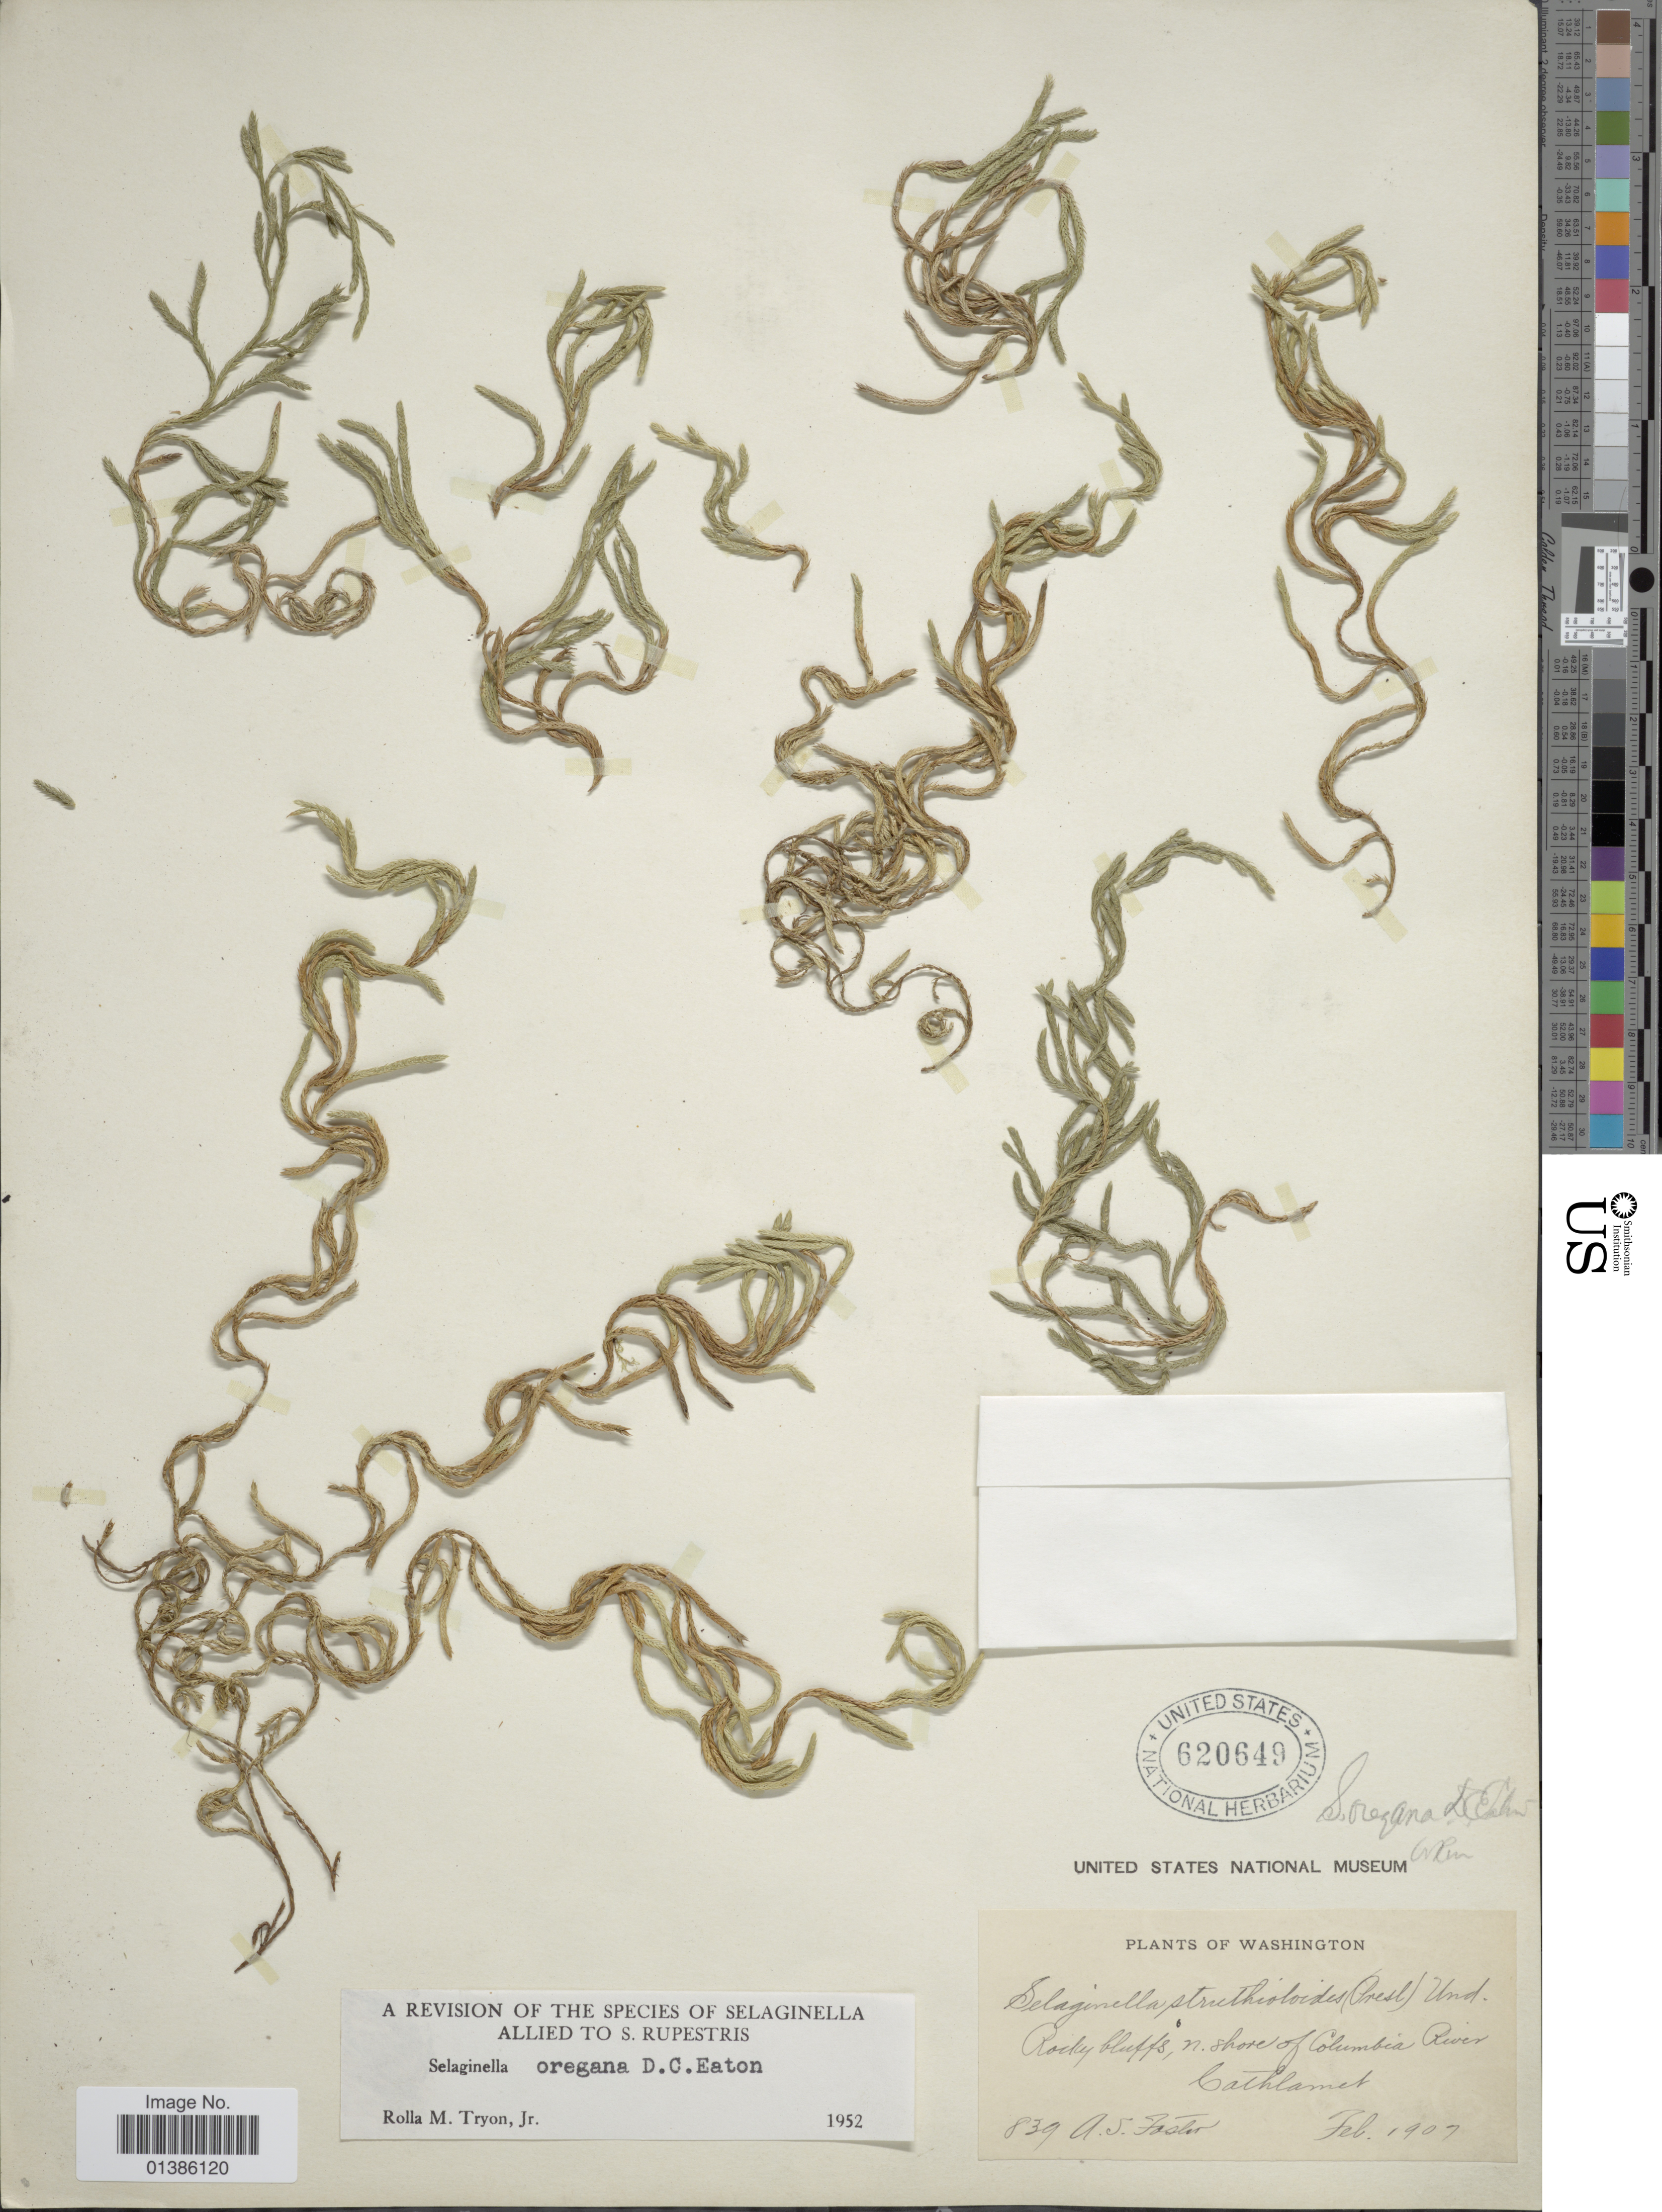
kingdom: Plantae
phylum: Tracheophyta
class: Lycopodiopsida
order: Selaginellales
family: Selaginellaceae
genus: Selaginella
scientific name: Selaginella oregana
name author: D.C. Eaton ex S. Watson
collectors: A. S. Foster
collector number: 839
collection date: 1907-02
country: United States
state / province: Washington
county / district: Wahkiakum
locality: Rocky bluffs, N. shore of Columbia River, Cathlamet.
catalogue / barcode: US 620649